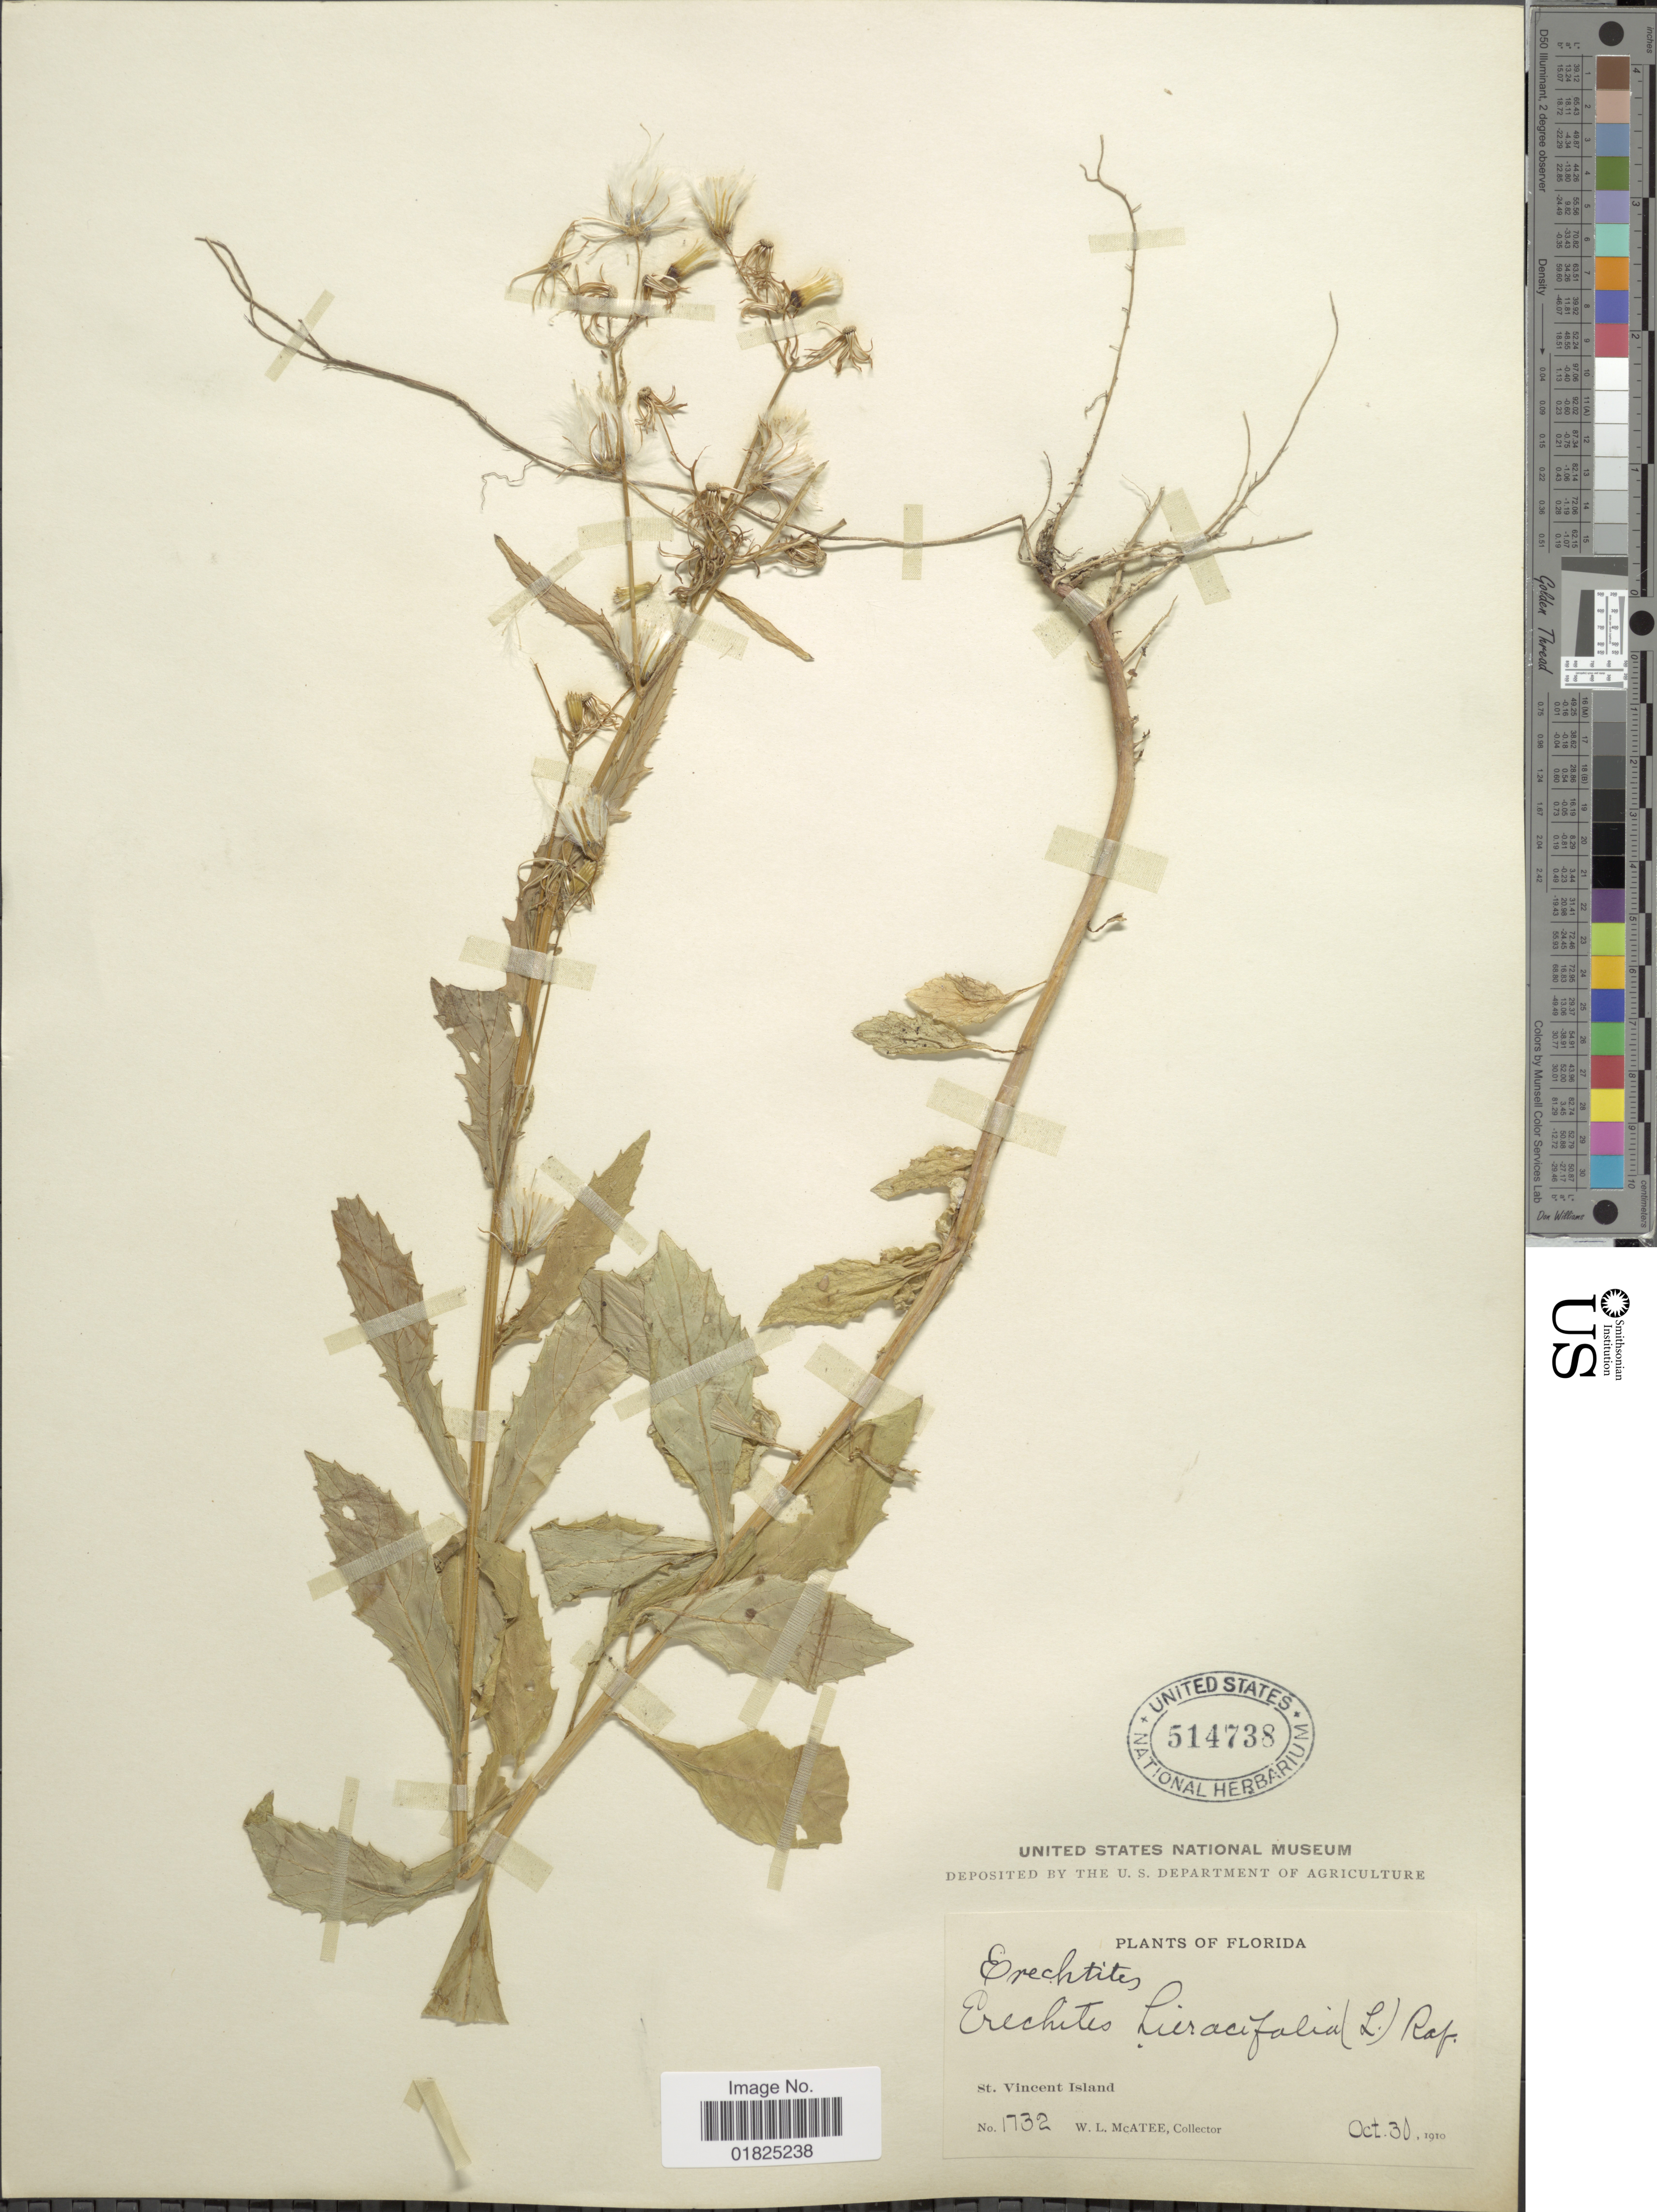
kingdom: Plantae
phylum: Tracheophyta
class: Magnoliopsida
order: Asterales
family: Asteraceae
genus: Erechtites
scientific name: Erechtites hieraciifolius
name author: (L.) Raf. ex DC.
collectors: W. McAtee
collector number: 1732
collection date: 1910-10-30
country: United States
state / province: Florida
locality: St. Vincent Island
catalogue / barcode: US 514738